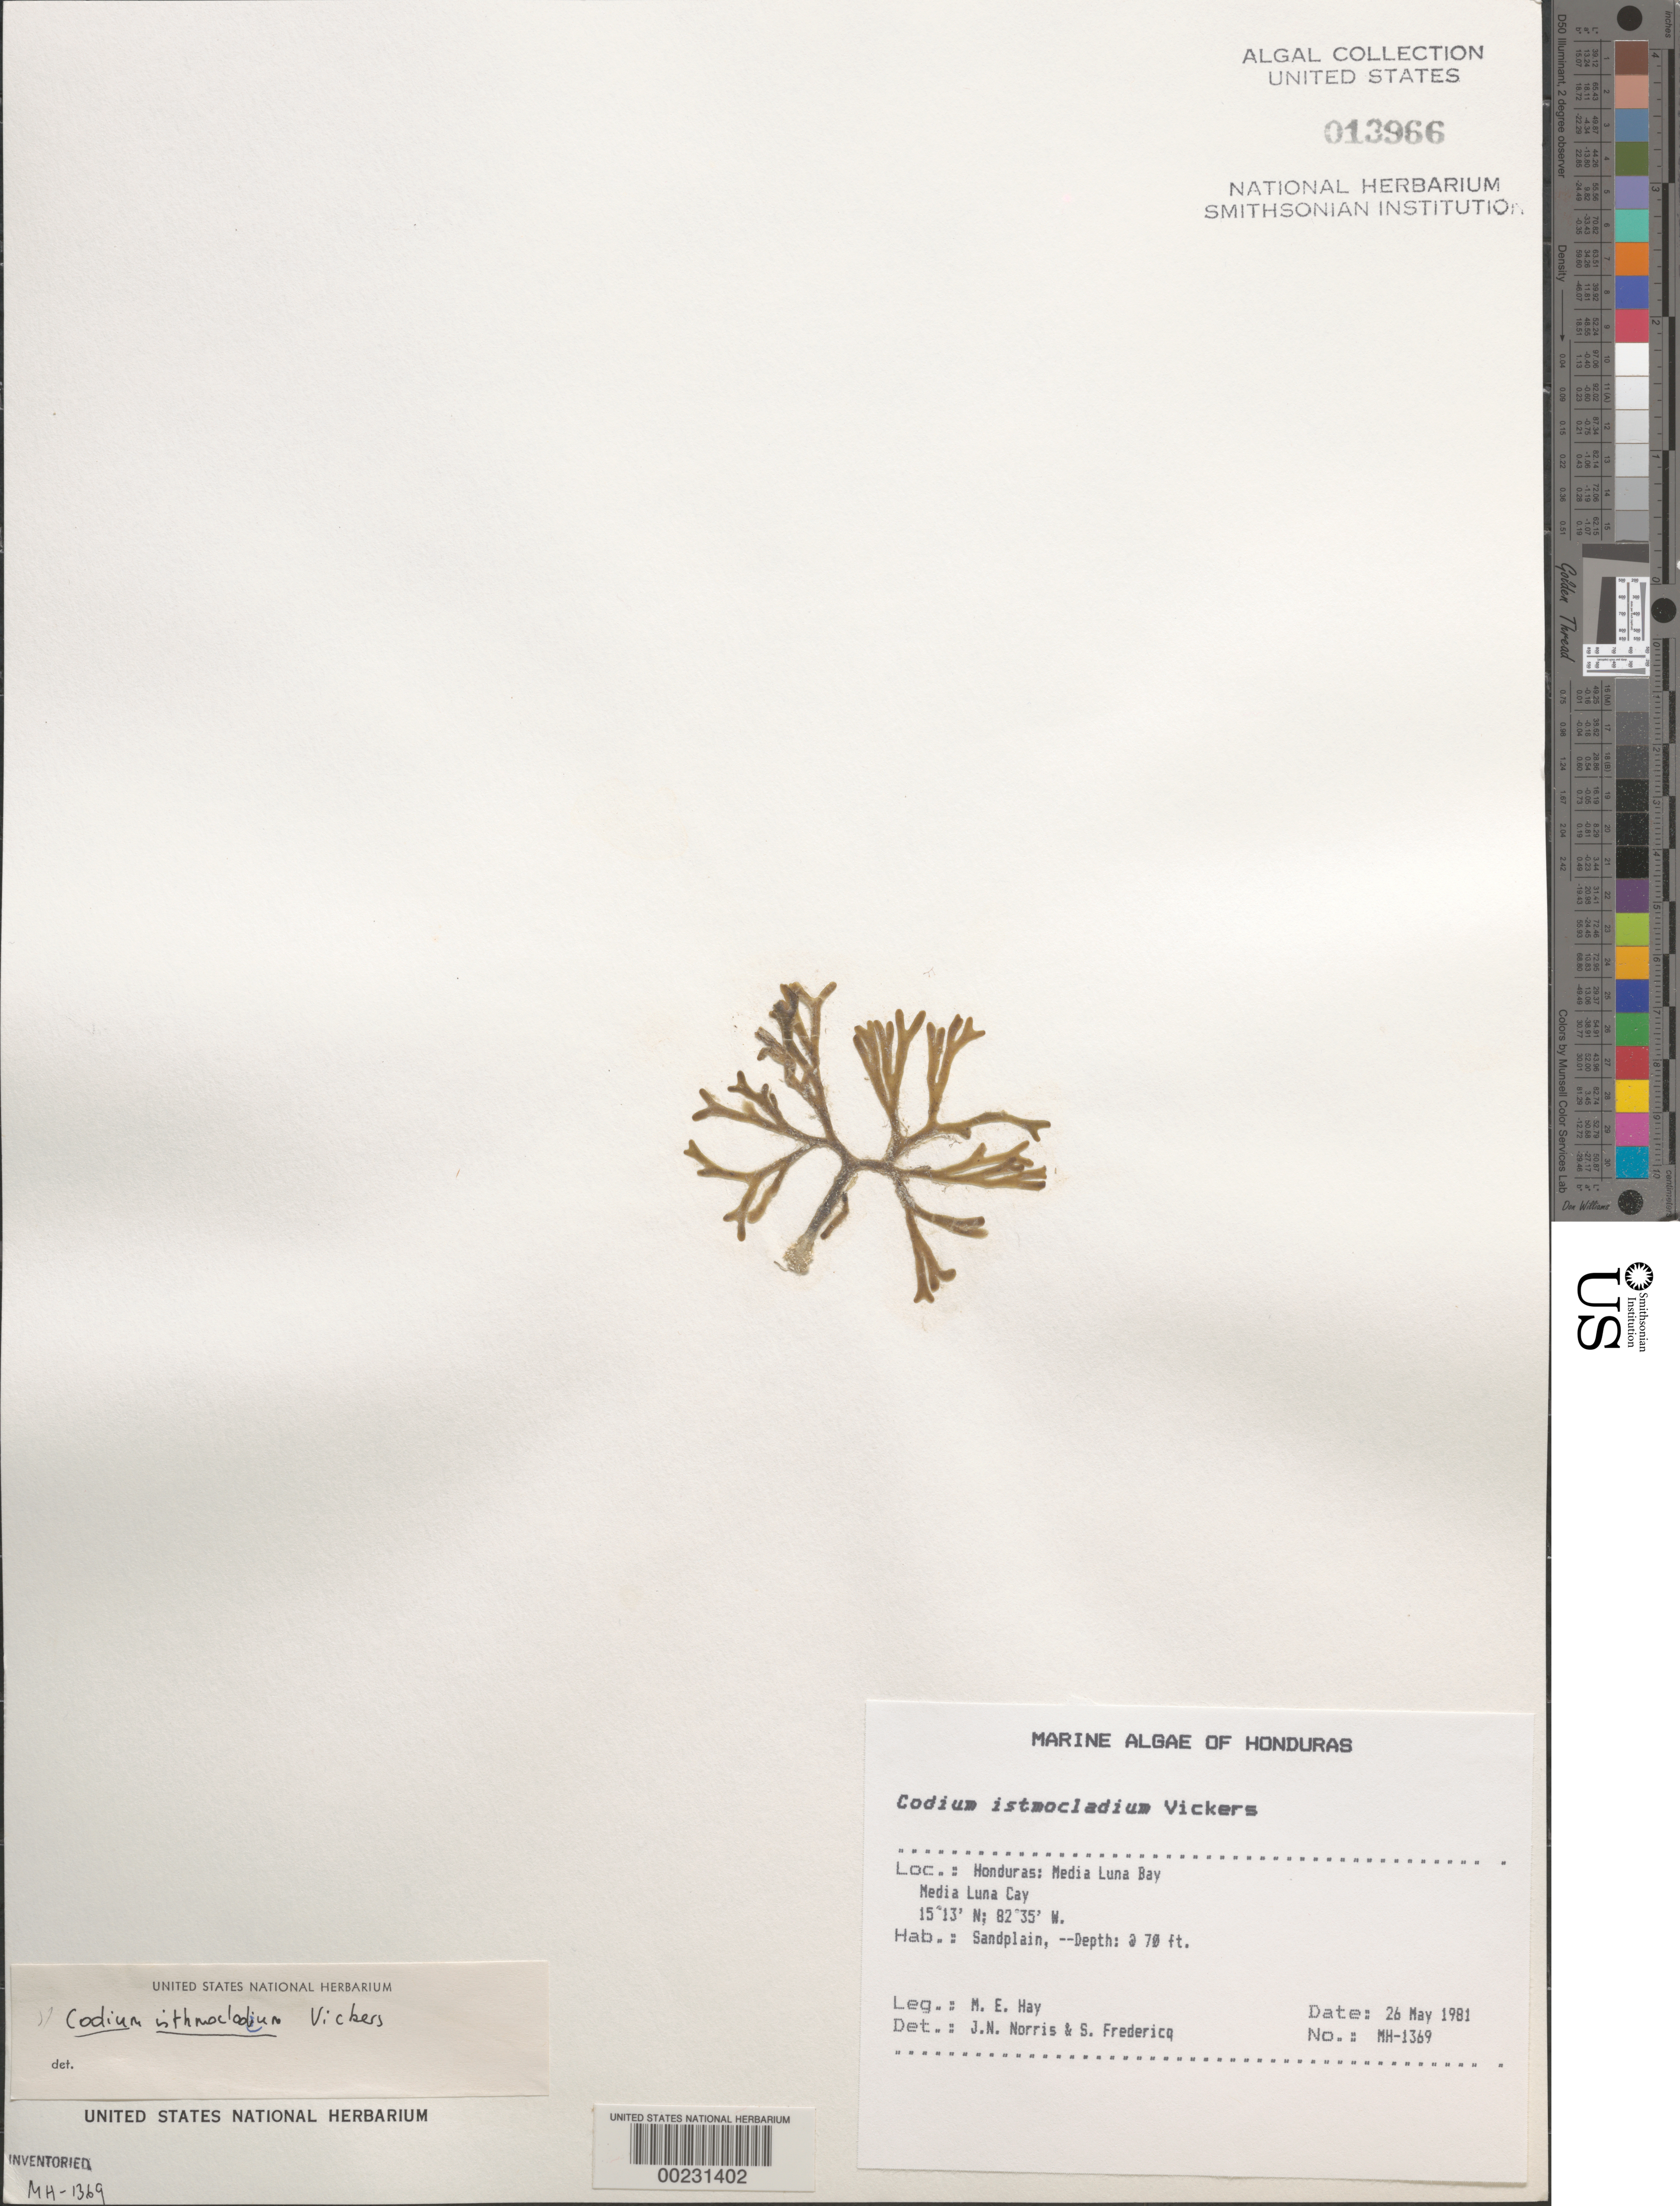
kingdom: Plantae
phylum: Chlorophyta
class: Ulvophyceae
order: Bryopsidales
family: Codiaceae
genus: Codium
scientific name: Codium isthmocladum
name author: Vickers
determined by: Norris, J. N.; Fredericq, S.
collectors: M. E. Hay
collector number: MEH-1369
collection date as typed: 26 May 1981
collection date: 1981-05-26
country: Honduras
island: Media Luna Cay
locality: Media Luna Bay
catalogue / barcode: US 13966